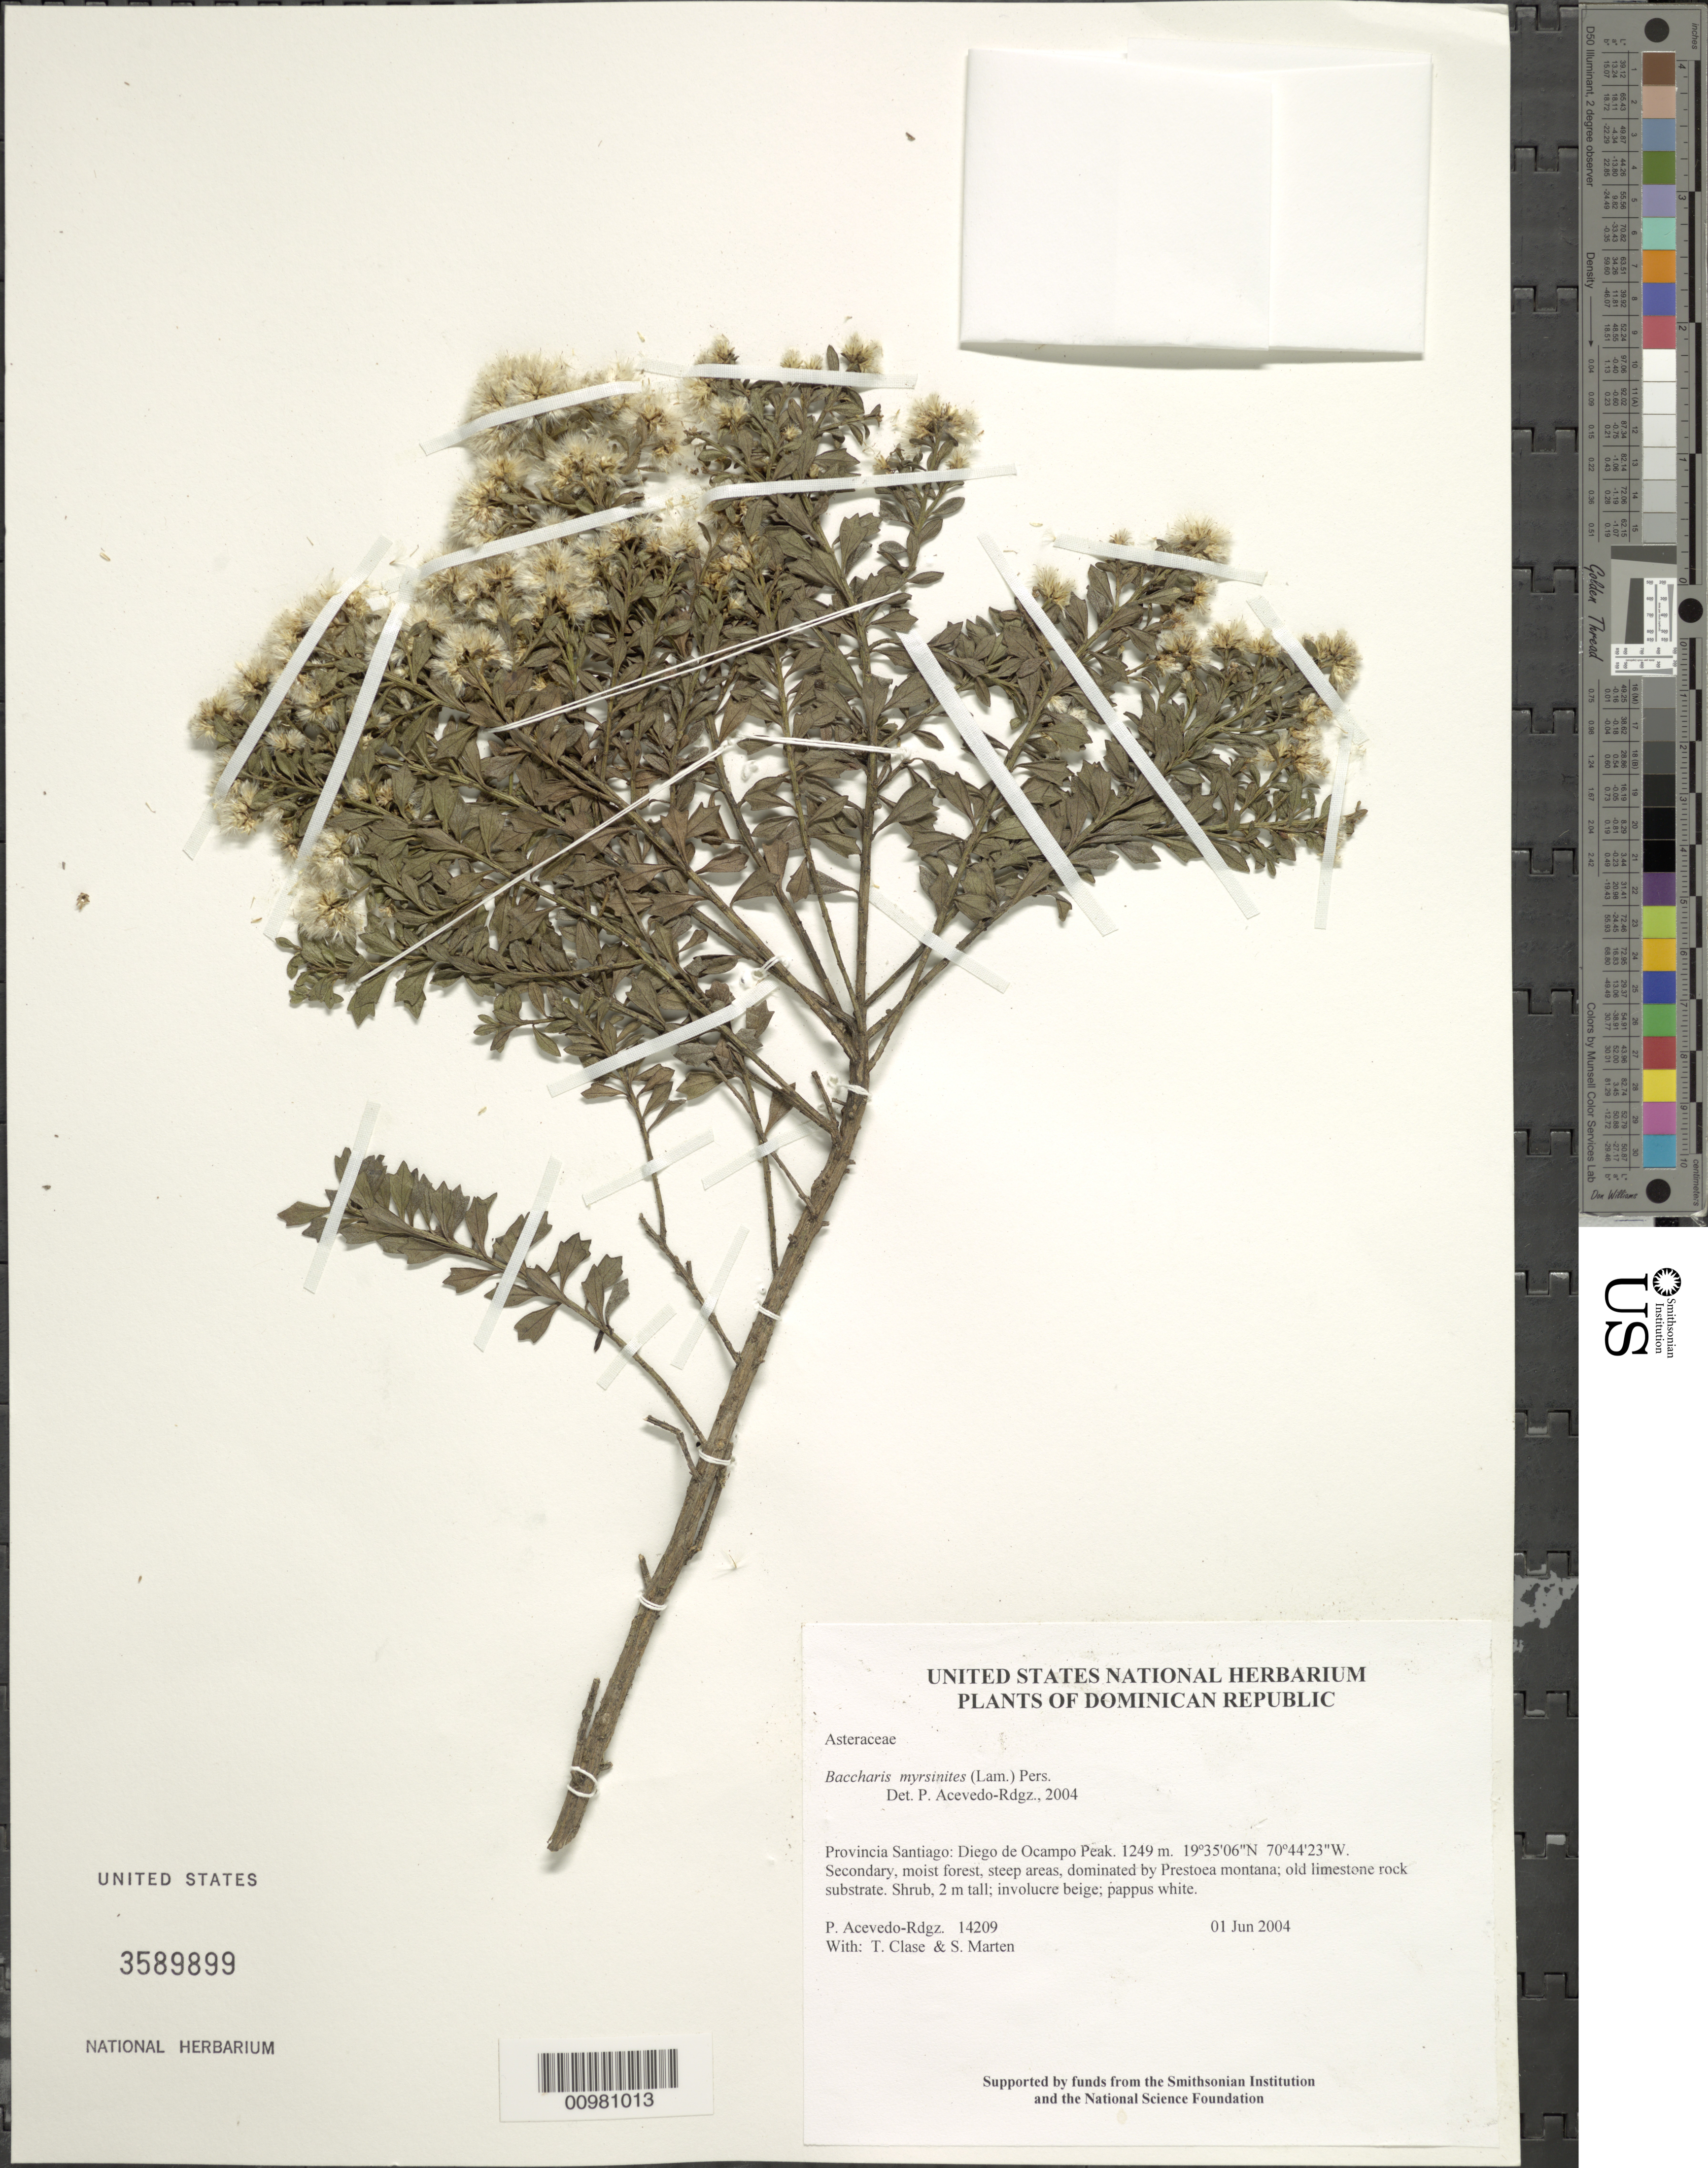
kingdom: Plantae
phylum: Tracheophyta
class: Magnoliopsida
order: Asterales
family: Asteraceae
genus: Baccharis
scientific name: Baccharis myrsinites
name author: Pers.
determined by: Acevedo-Rodríguez, P., (BOT), Smithsonian Institution - National Museum of Natural History (UNITED STATES)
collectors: P. Acevedo-Rodr., T. Clase & S. Marten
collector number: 14209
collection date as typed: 01 Jun 2004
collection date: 2004-06-01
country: Dominican Republic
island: Hispaniola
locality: Provincia Santiago: Diego de Ocampo Peak.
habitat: Secondary, moist forest, steep areas, dominated by Prestoea montana; old limestone rock substrate.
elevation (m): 1249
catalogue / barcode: US 3589899